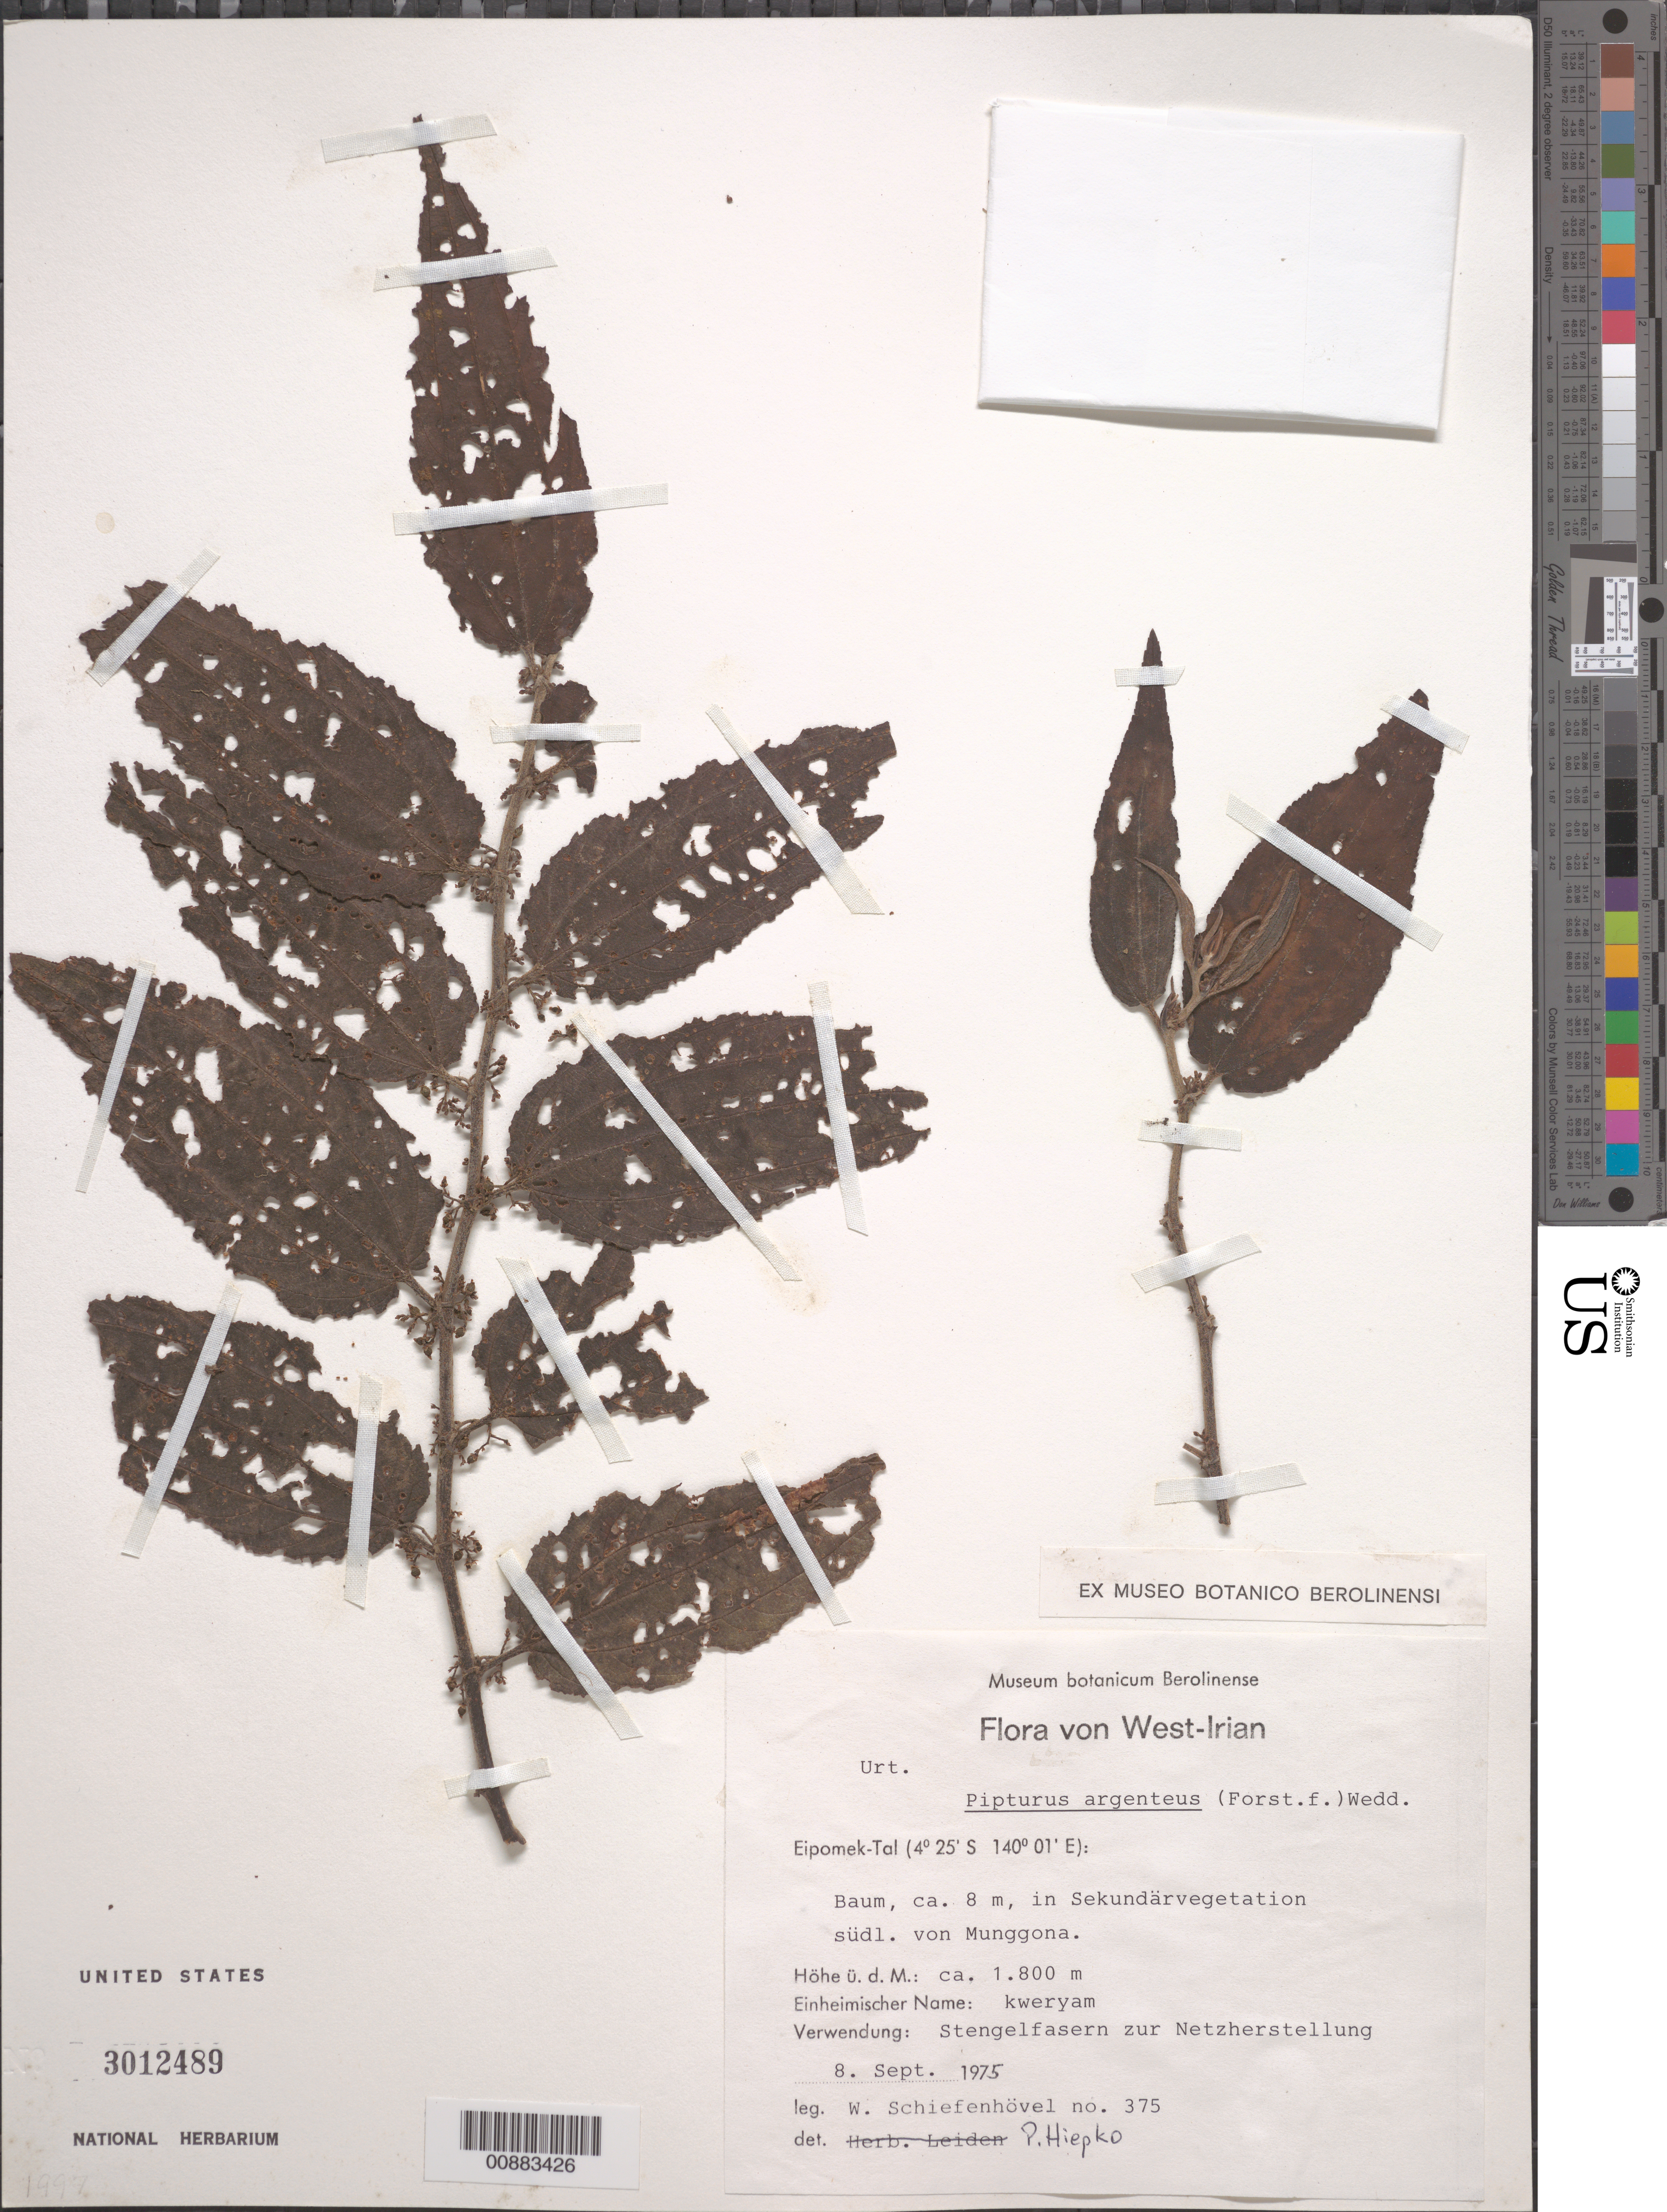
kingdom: Plantae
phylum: Tracheophyta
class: Magnoliopsida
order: Rosales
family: Urticaceae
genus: Pipturus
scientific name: Pipturus argenteus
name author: (G. Forst.) Wedd.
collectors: W. Schiefenhövel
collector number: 375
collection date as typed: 08 Sep 1975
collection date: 1975-09-08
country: Papua New Guinea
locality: Stengelfasern zur Netzerstellung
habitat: in sekundarvegetation sudl. Von Muggona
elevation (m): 1800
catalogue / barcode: US 3012489